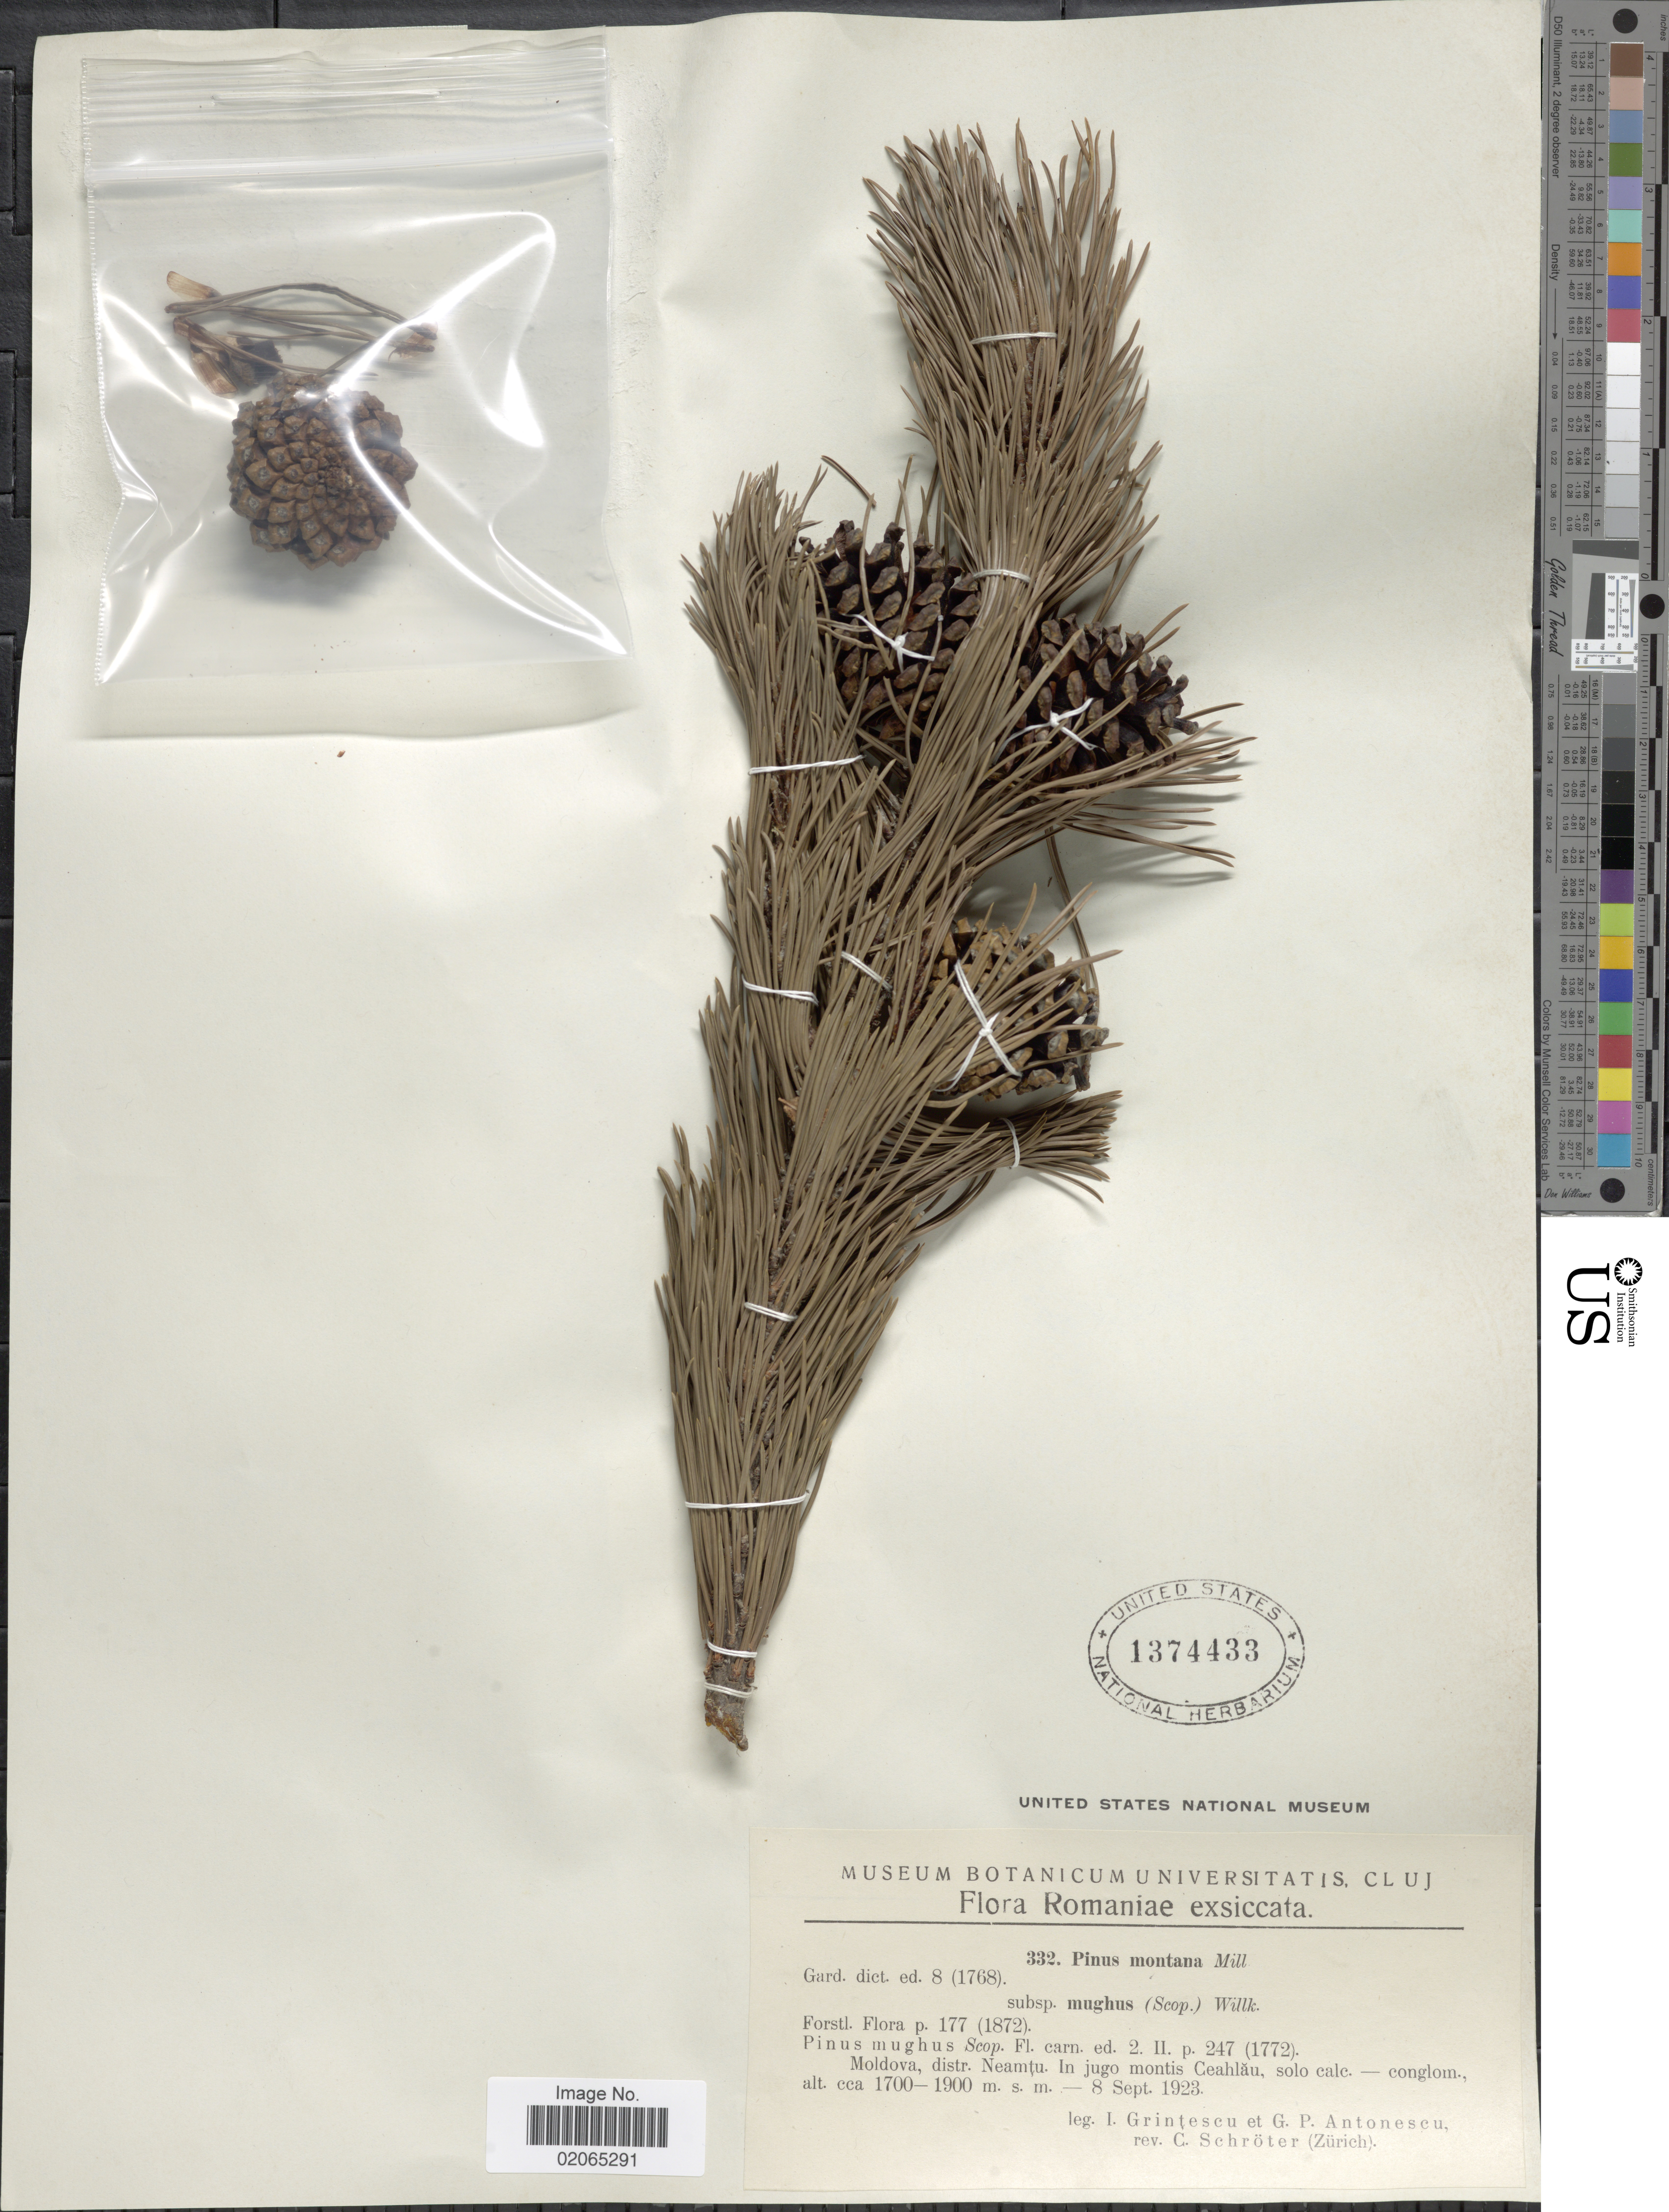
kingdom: Plantae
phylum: Tracheophyta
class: Pinopsida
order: Pinales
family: Pinaceae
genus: Pinus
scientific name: Pinus mugo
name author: Turra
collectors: J. Grintescu, G. Antonescu & Schröter, C.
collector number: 332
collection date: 1923-09-08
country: Romania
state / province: Neamt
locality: Moldova, distr. Neamtu. In jugo montis Ceahlau, solo calc.- conglom.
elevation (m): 1700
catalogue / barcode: US 1374433